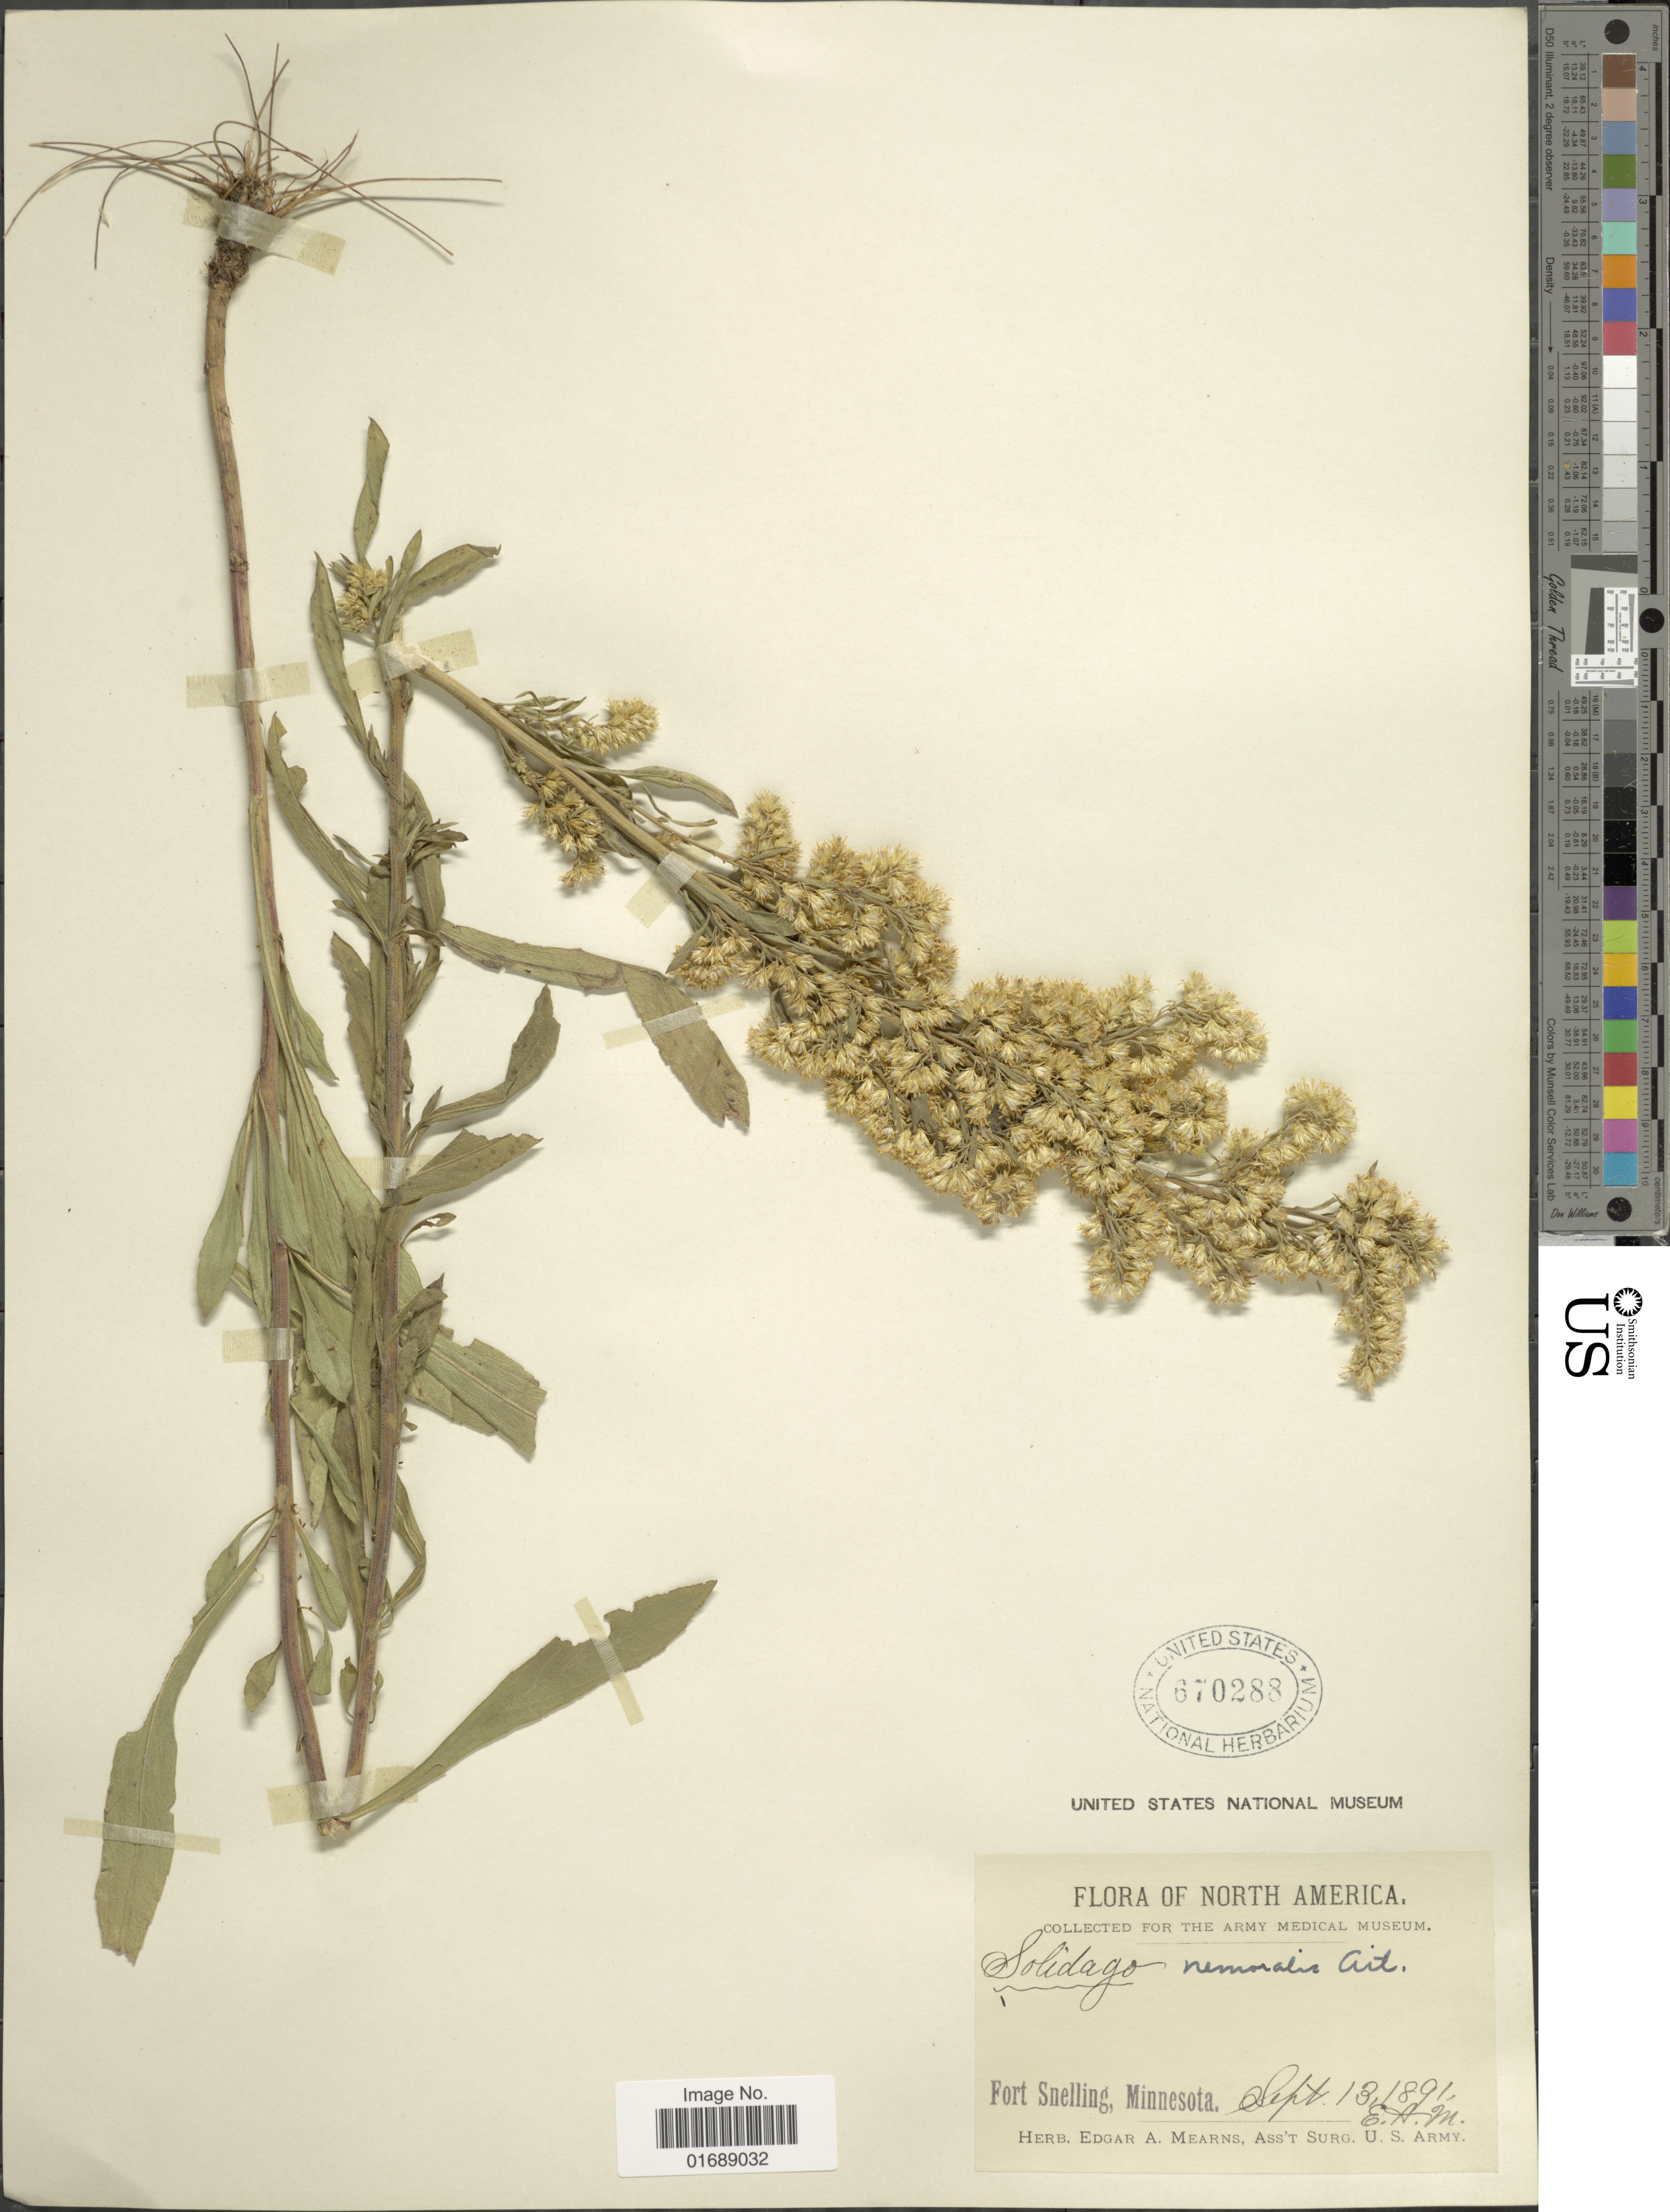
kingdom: Plantae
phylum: Tracheophyta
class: Magnoliopsida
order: Asterales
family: Asteraceae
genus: Solidago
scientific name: Solidago nemoralis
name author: Aiton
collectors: E. A. Mearns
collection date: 1891-09-13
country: United States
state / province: Minnesota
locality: Fort Snelling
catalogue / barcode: US 670288